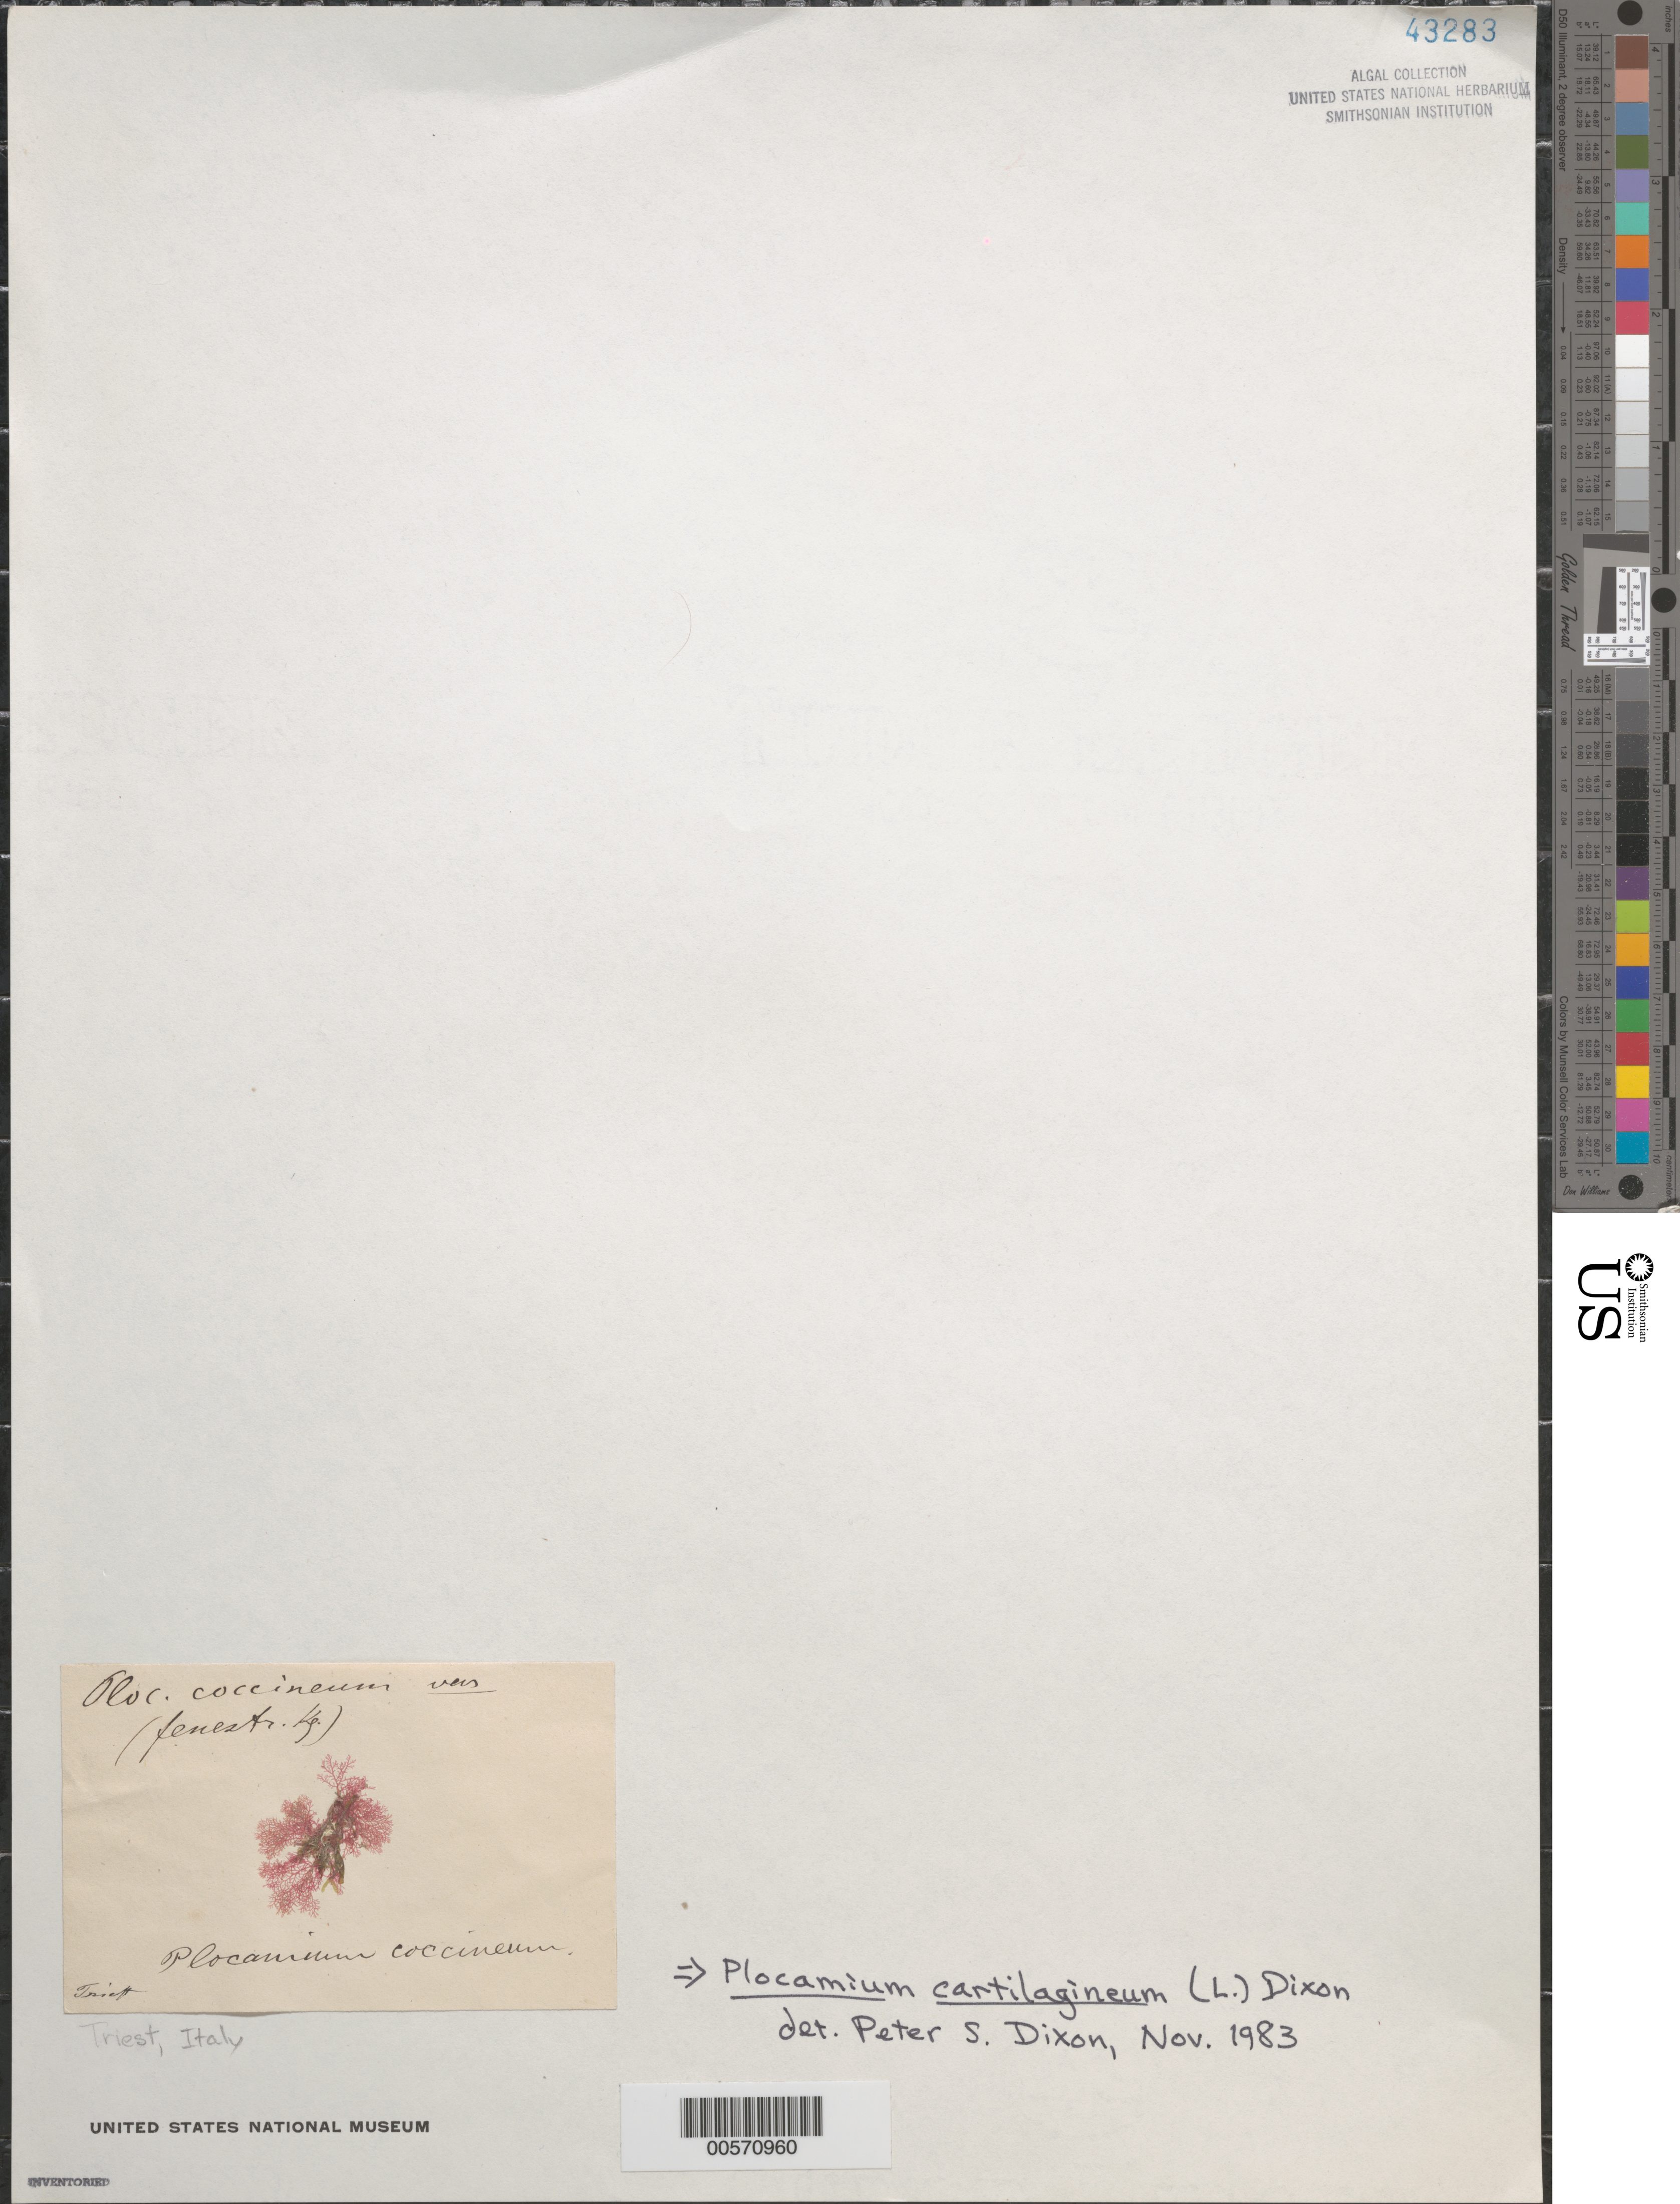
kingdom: Plantae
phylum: Rhodophyta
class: Florideophyceae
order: Plocamiales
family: Plocamiaceae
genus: Plocamium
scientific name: Plocamium cartilagineum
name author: (L.) P.S. Dixon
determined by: Dixon, P. S.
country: Italy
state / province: Friuli-Venezia Giulia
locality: Trieste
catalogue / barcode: US 43283